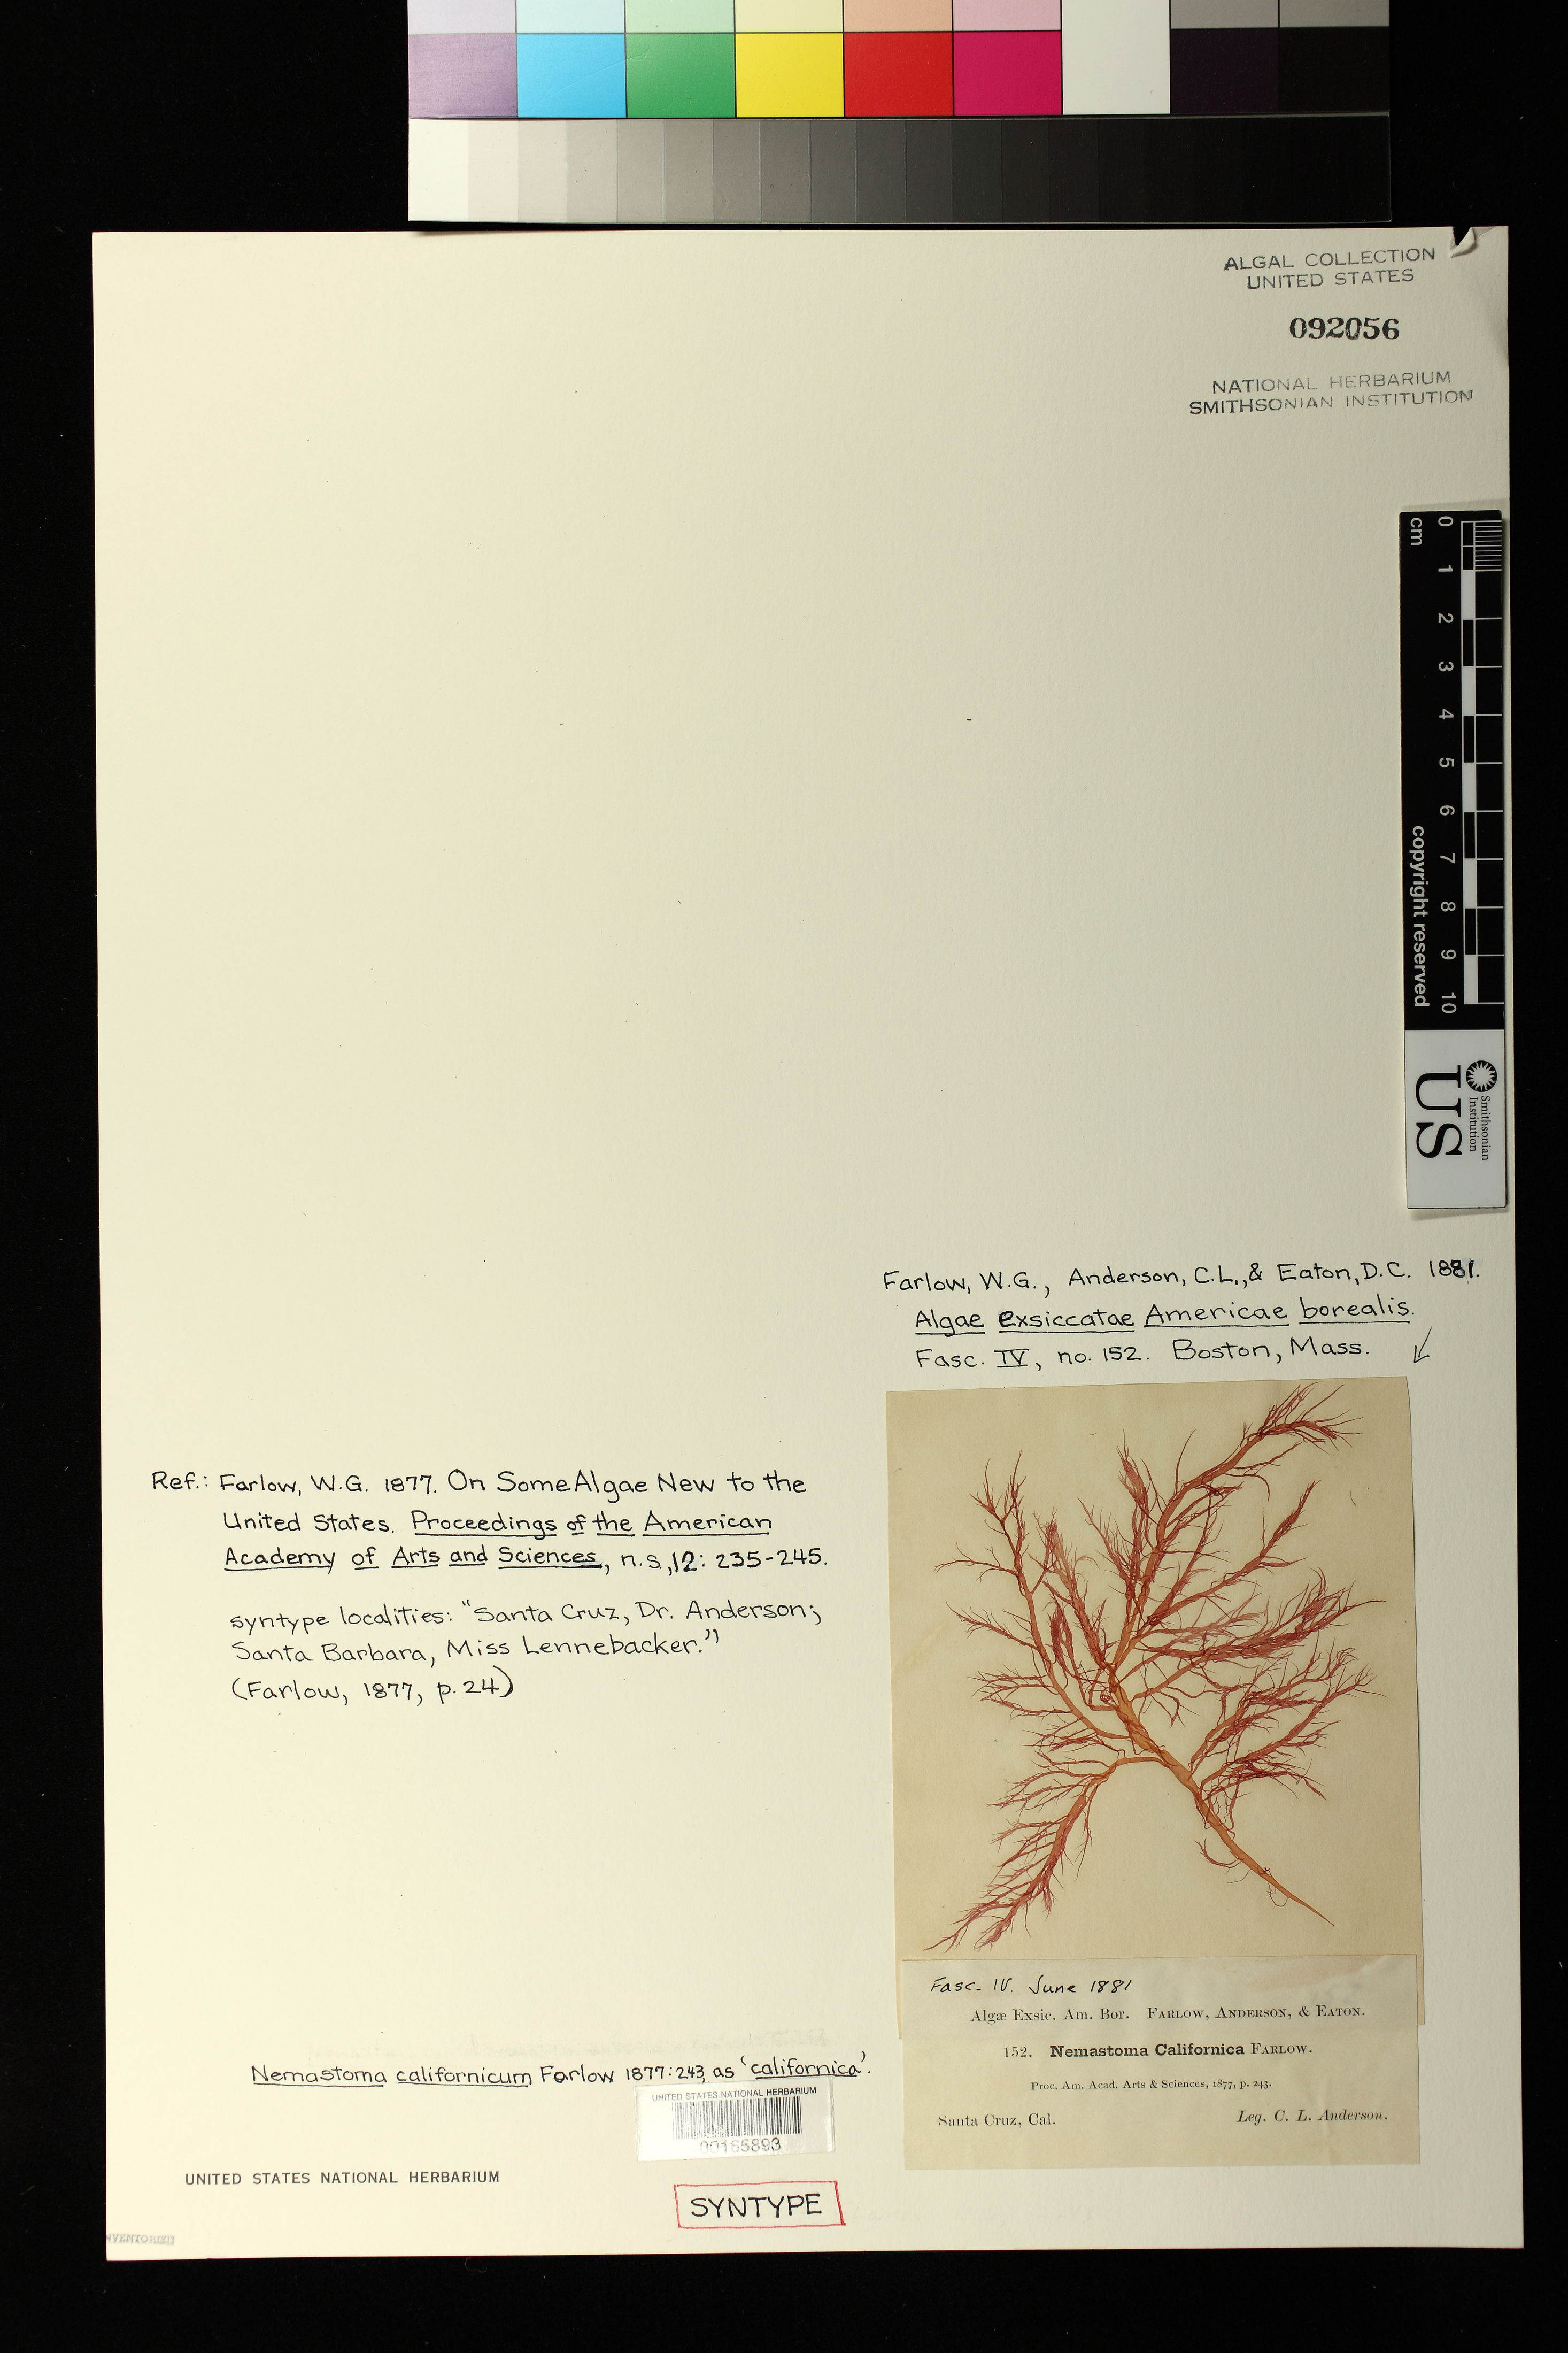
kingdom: Plantae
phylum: Rhodophyta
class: Florideophyceae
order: Nemastomatales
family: Nemastomataceae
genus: Nemastoma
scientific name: Nemastoma californicum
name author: Farl.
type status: Syntype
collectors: C. L. Anderson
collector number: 152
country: United States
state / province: California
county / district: Santa Cruz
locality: Santa Cruz.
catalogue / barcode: US 92056